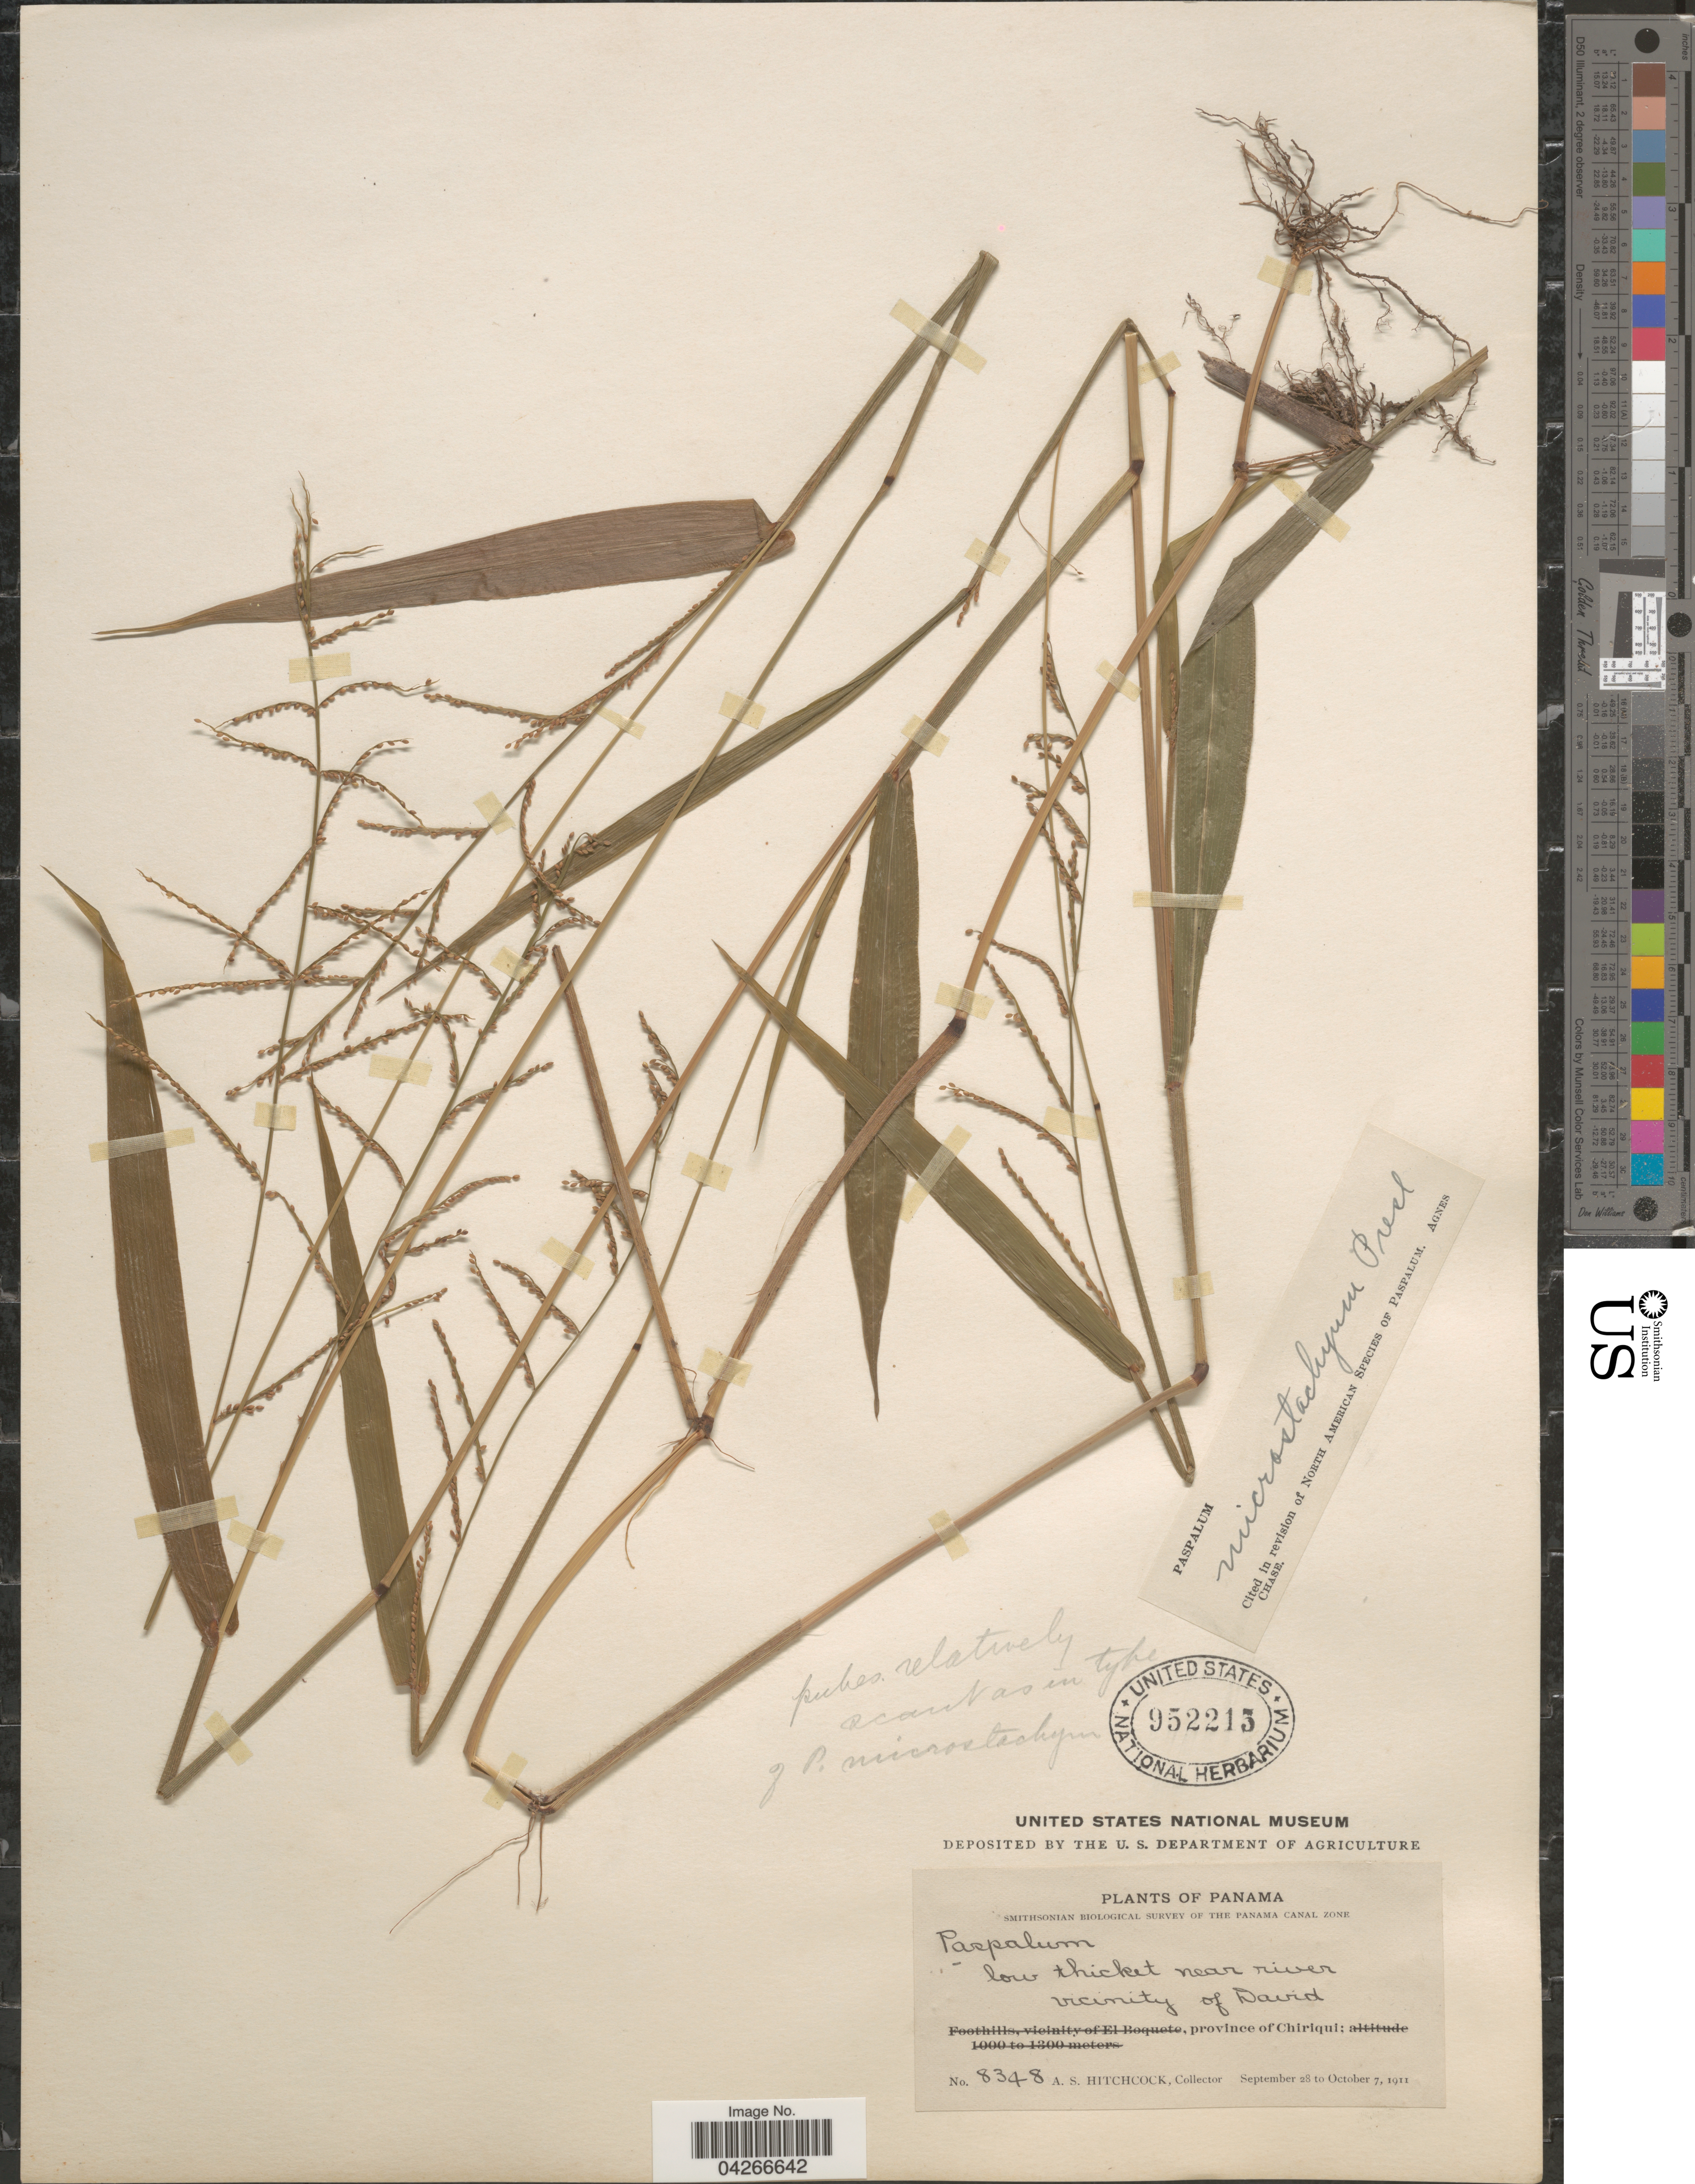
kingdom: Plantae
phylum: Tracheophyta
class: Liliopsida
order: Poales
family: Poaceae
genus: Paspalum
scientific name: Paspalum microstachyum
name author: J. Presl in C. Presl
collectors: A. S. Hitchcock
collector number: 8348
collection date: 1911-09-28/1911-10-07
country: Panama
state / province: Chiriqui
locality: Smithsonian Biological Survey of the Panama Canal Zone. Vicinity of David.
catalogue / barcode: US 952215